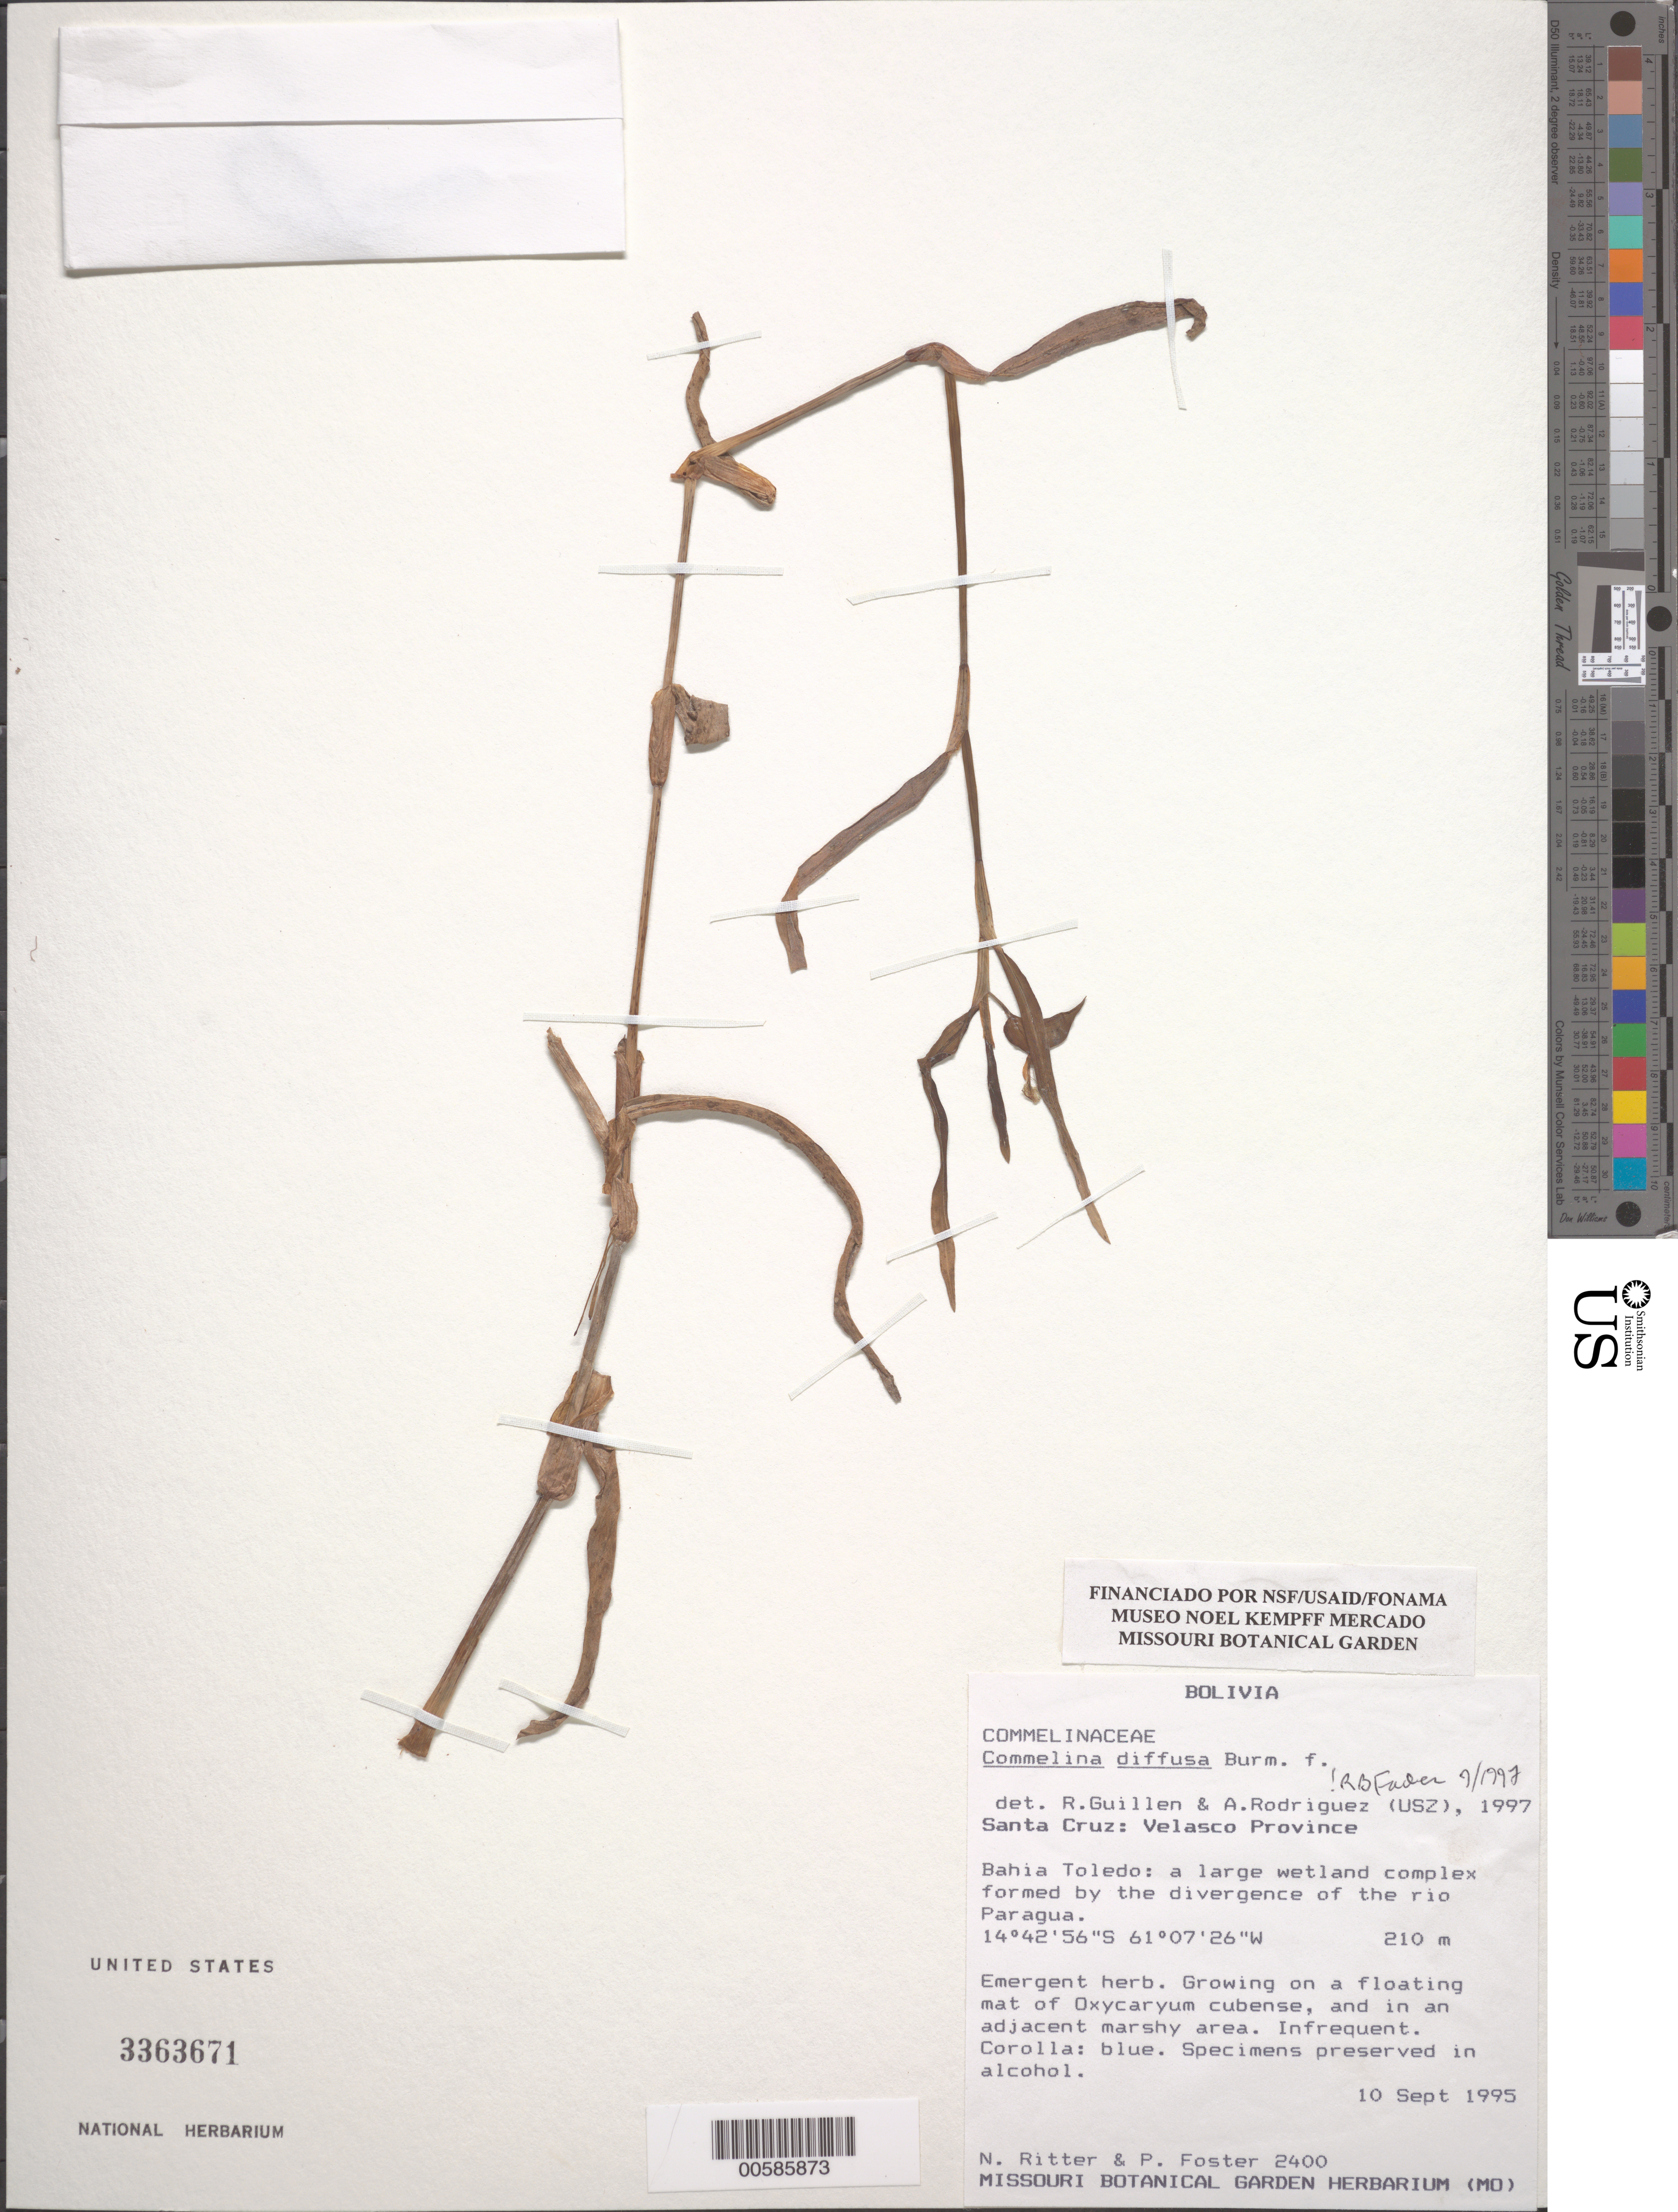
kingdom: Plantae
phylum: Tracheophyta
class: Liliopsida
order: Commelinales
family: Commelinaceae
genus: Commelina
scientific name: Commelina diffusa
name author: Burm. f.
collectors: N. Ritter & P. Foster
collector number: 2400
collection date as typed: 10 Sep 1995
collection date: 1995-09-10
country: Bolivia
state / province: Santa Cruz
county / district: Velasco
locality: Bahia Toledo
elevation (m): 210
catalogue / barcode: US 3363671